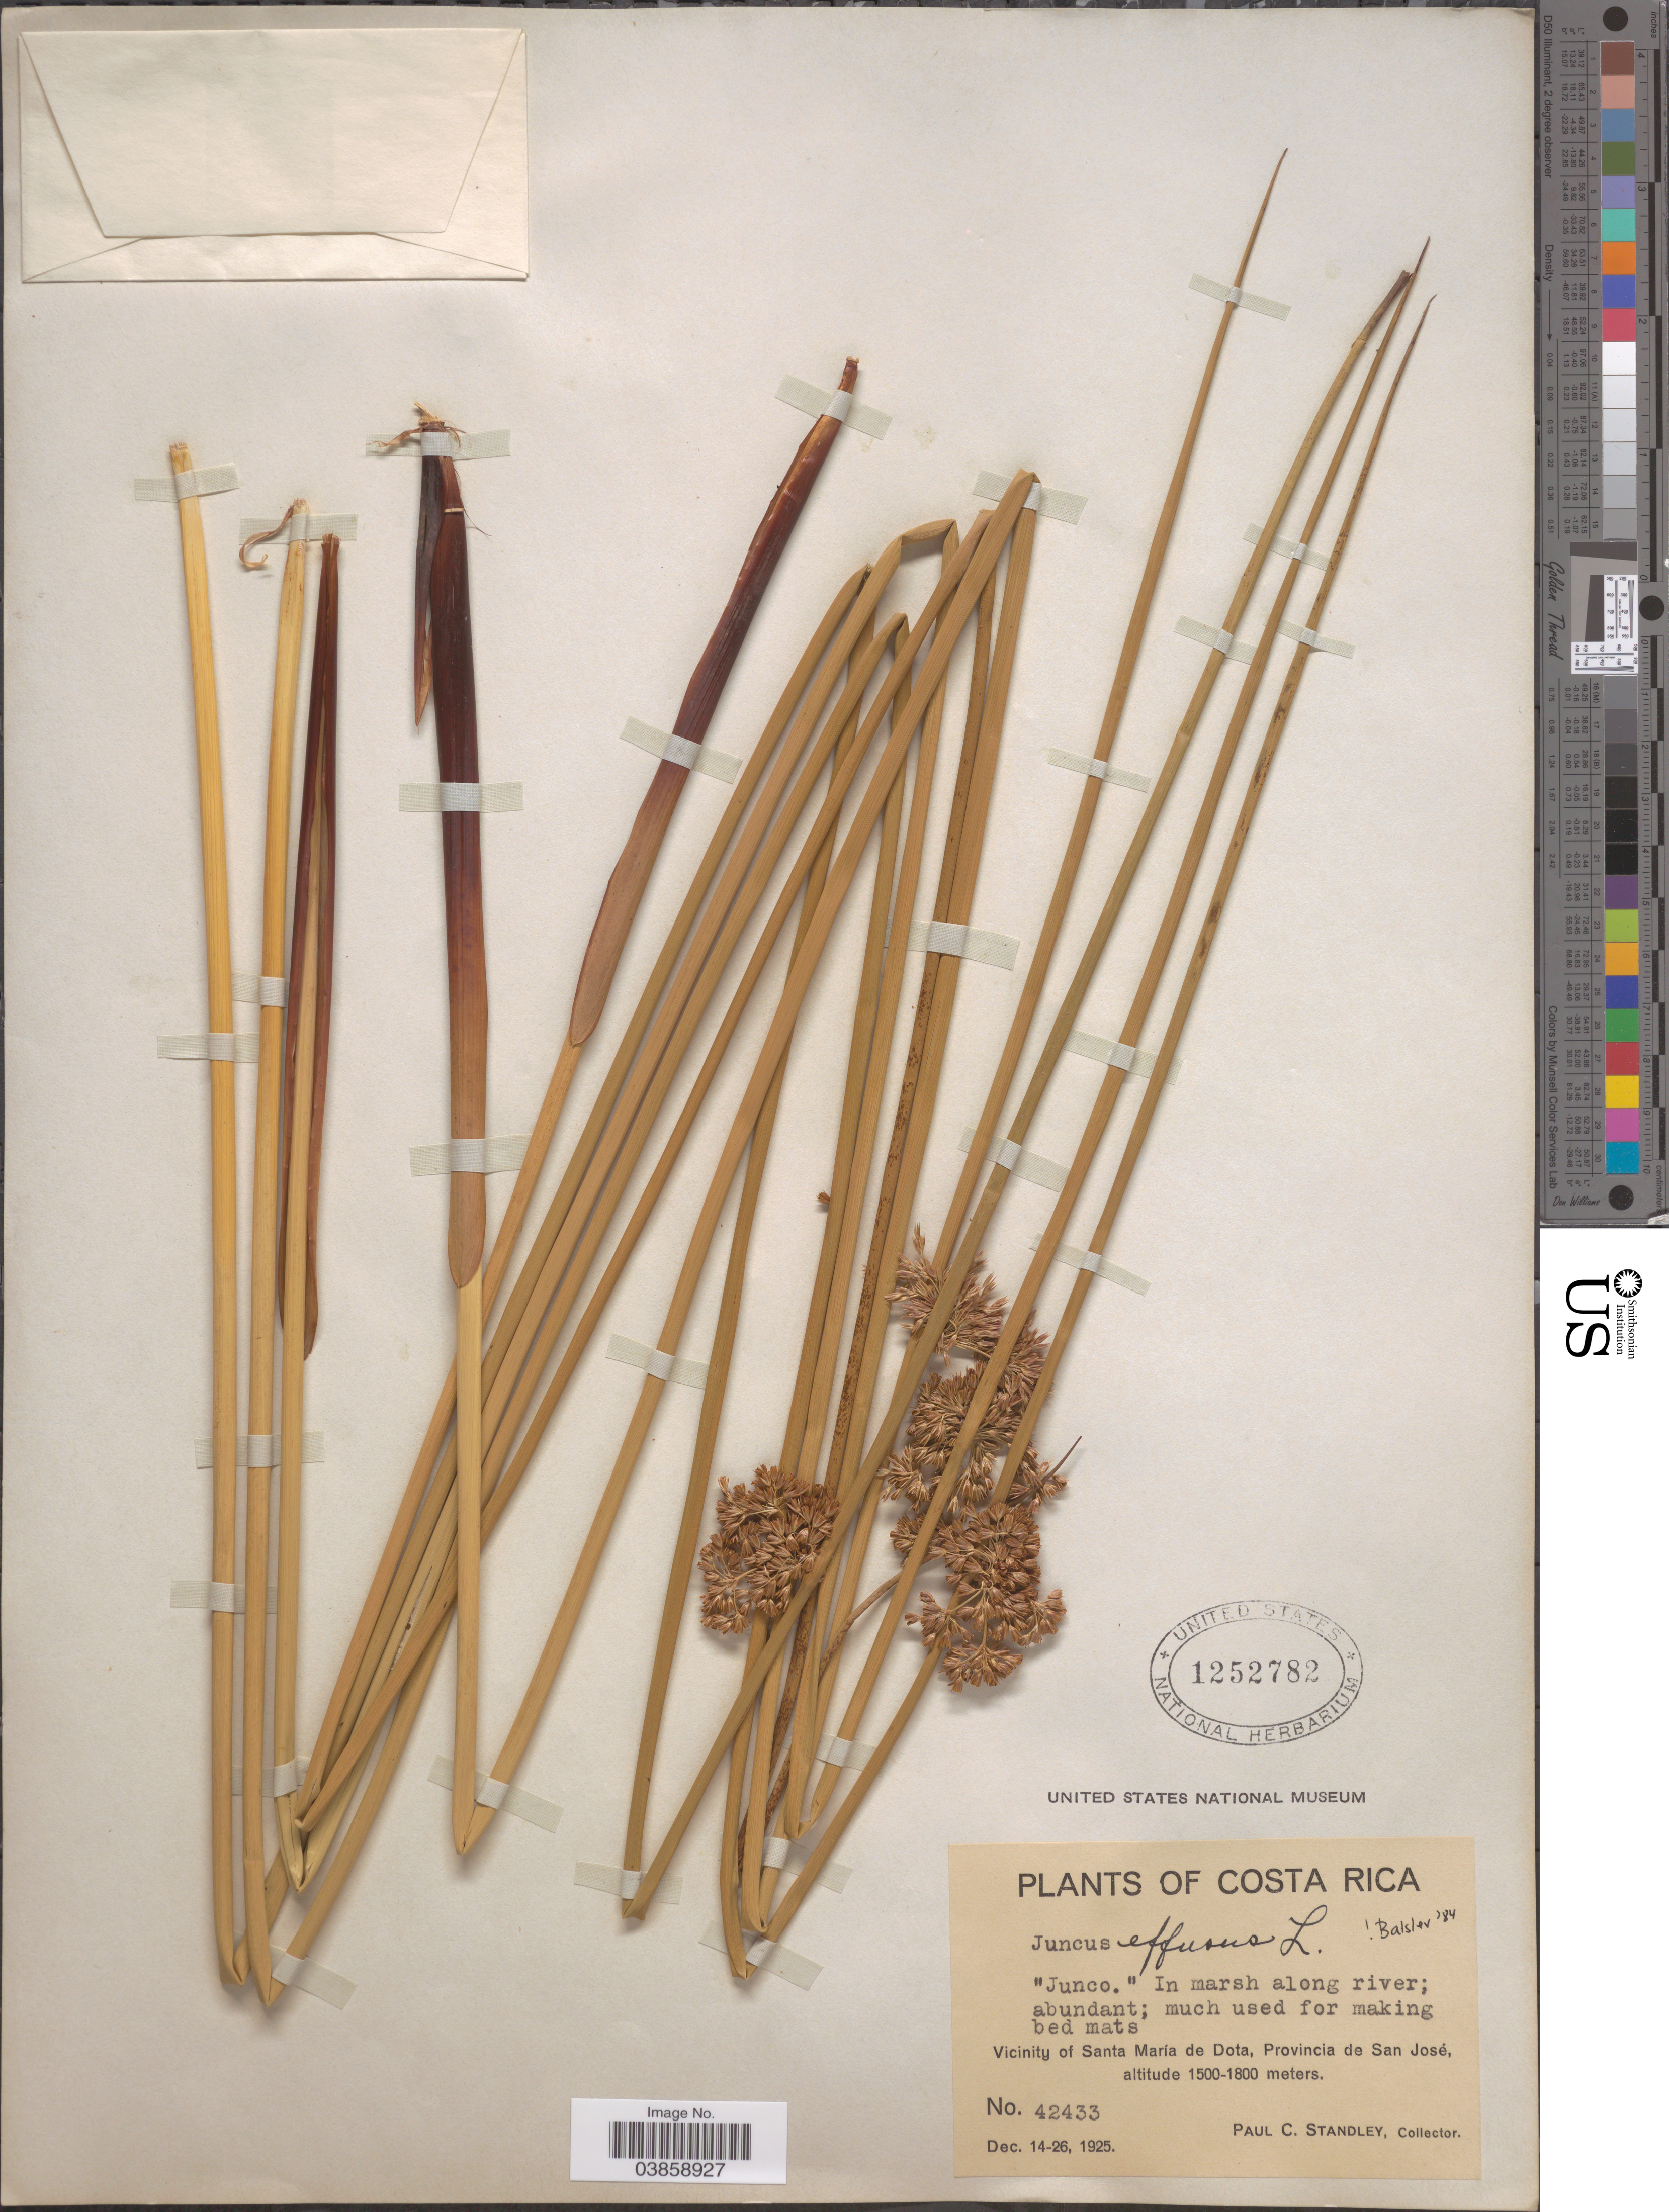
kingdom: Plantae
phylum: Tracheophyta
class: Liliopsida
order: Poales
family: Juncaceae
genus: Juncus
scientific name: Juncus effusus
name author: L.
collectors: P. C. Standley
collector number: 42433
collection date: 1925-12-14/1925-12-26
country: Costa Rica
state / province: San José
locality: Vicinity of Santa María de Dota.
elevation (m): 1500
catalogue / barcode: US 1252782